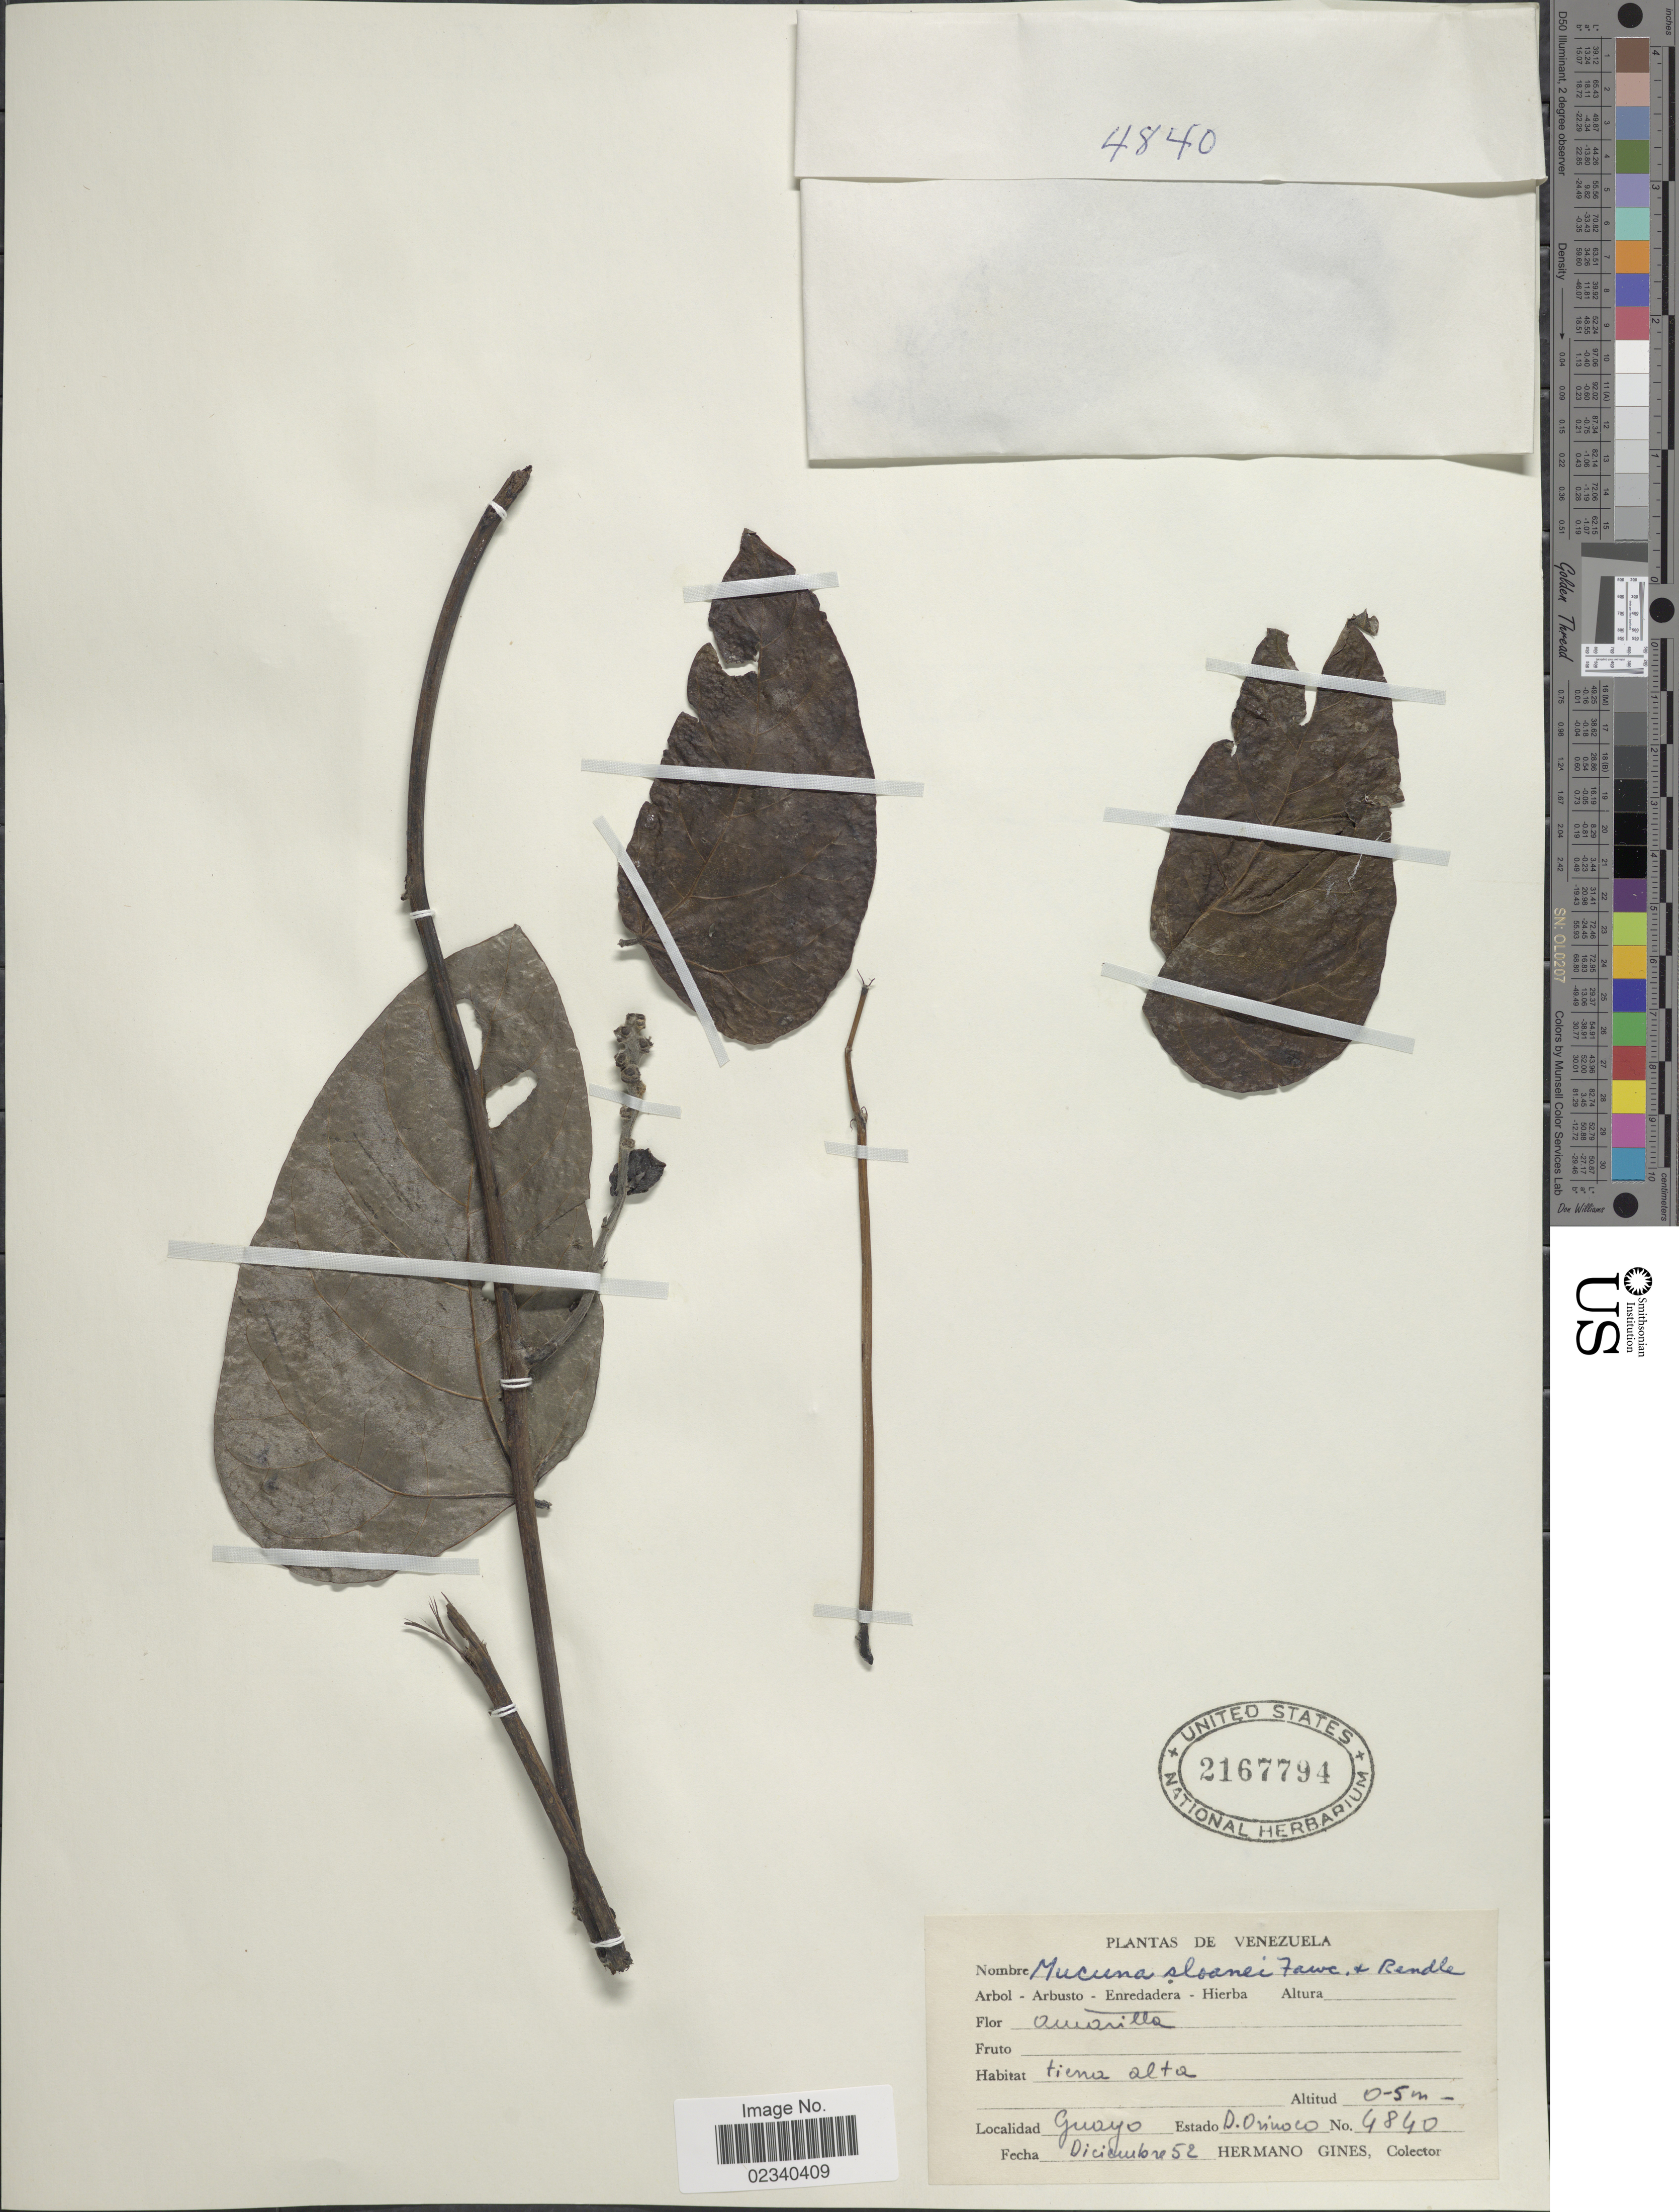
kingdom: Plantae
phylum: Tracheophyta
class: Magnoliopsida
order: Fabales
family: Fabaceae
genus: Mucuna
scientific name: Mucuna sloanei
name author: Fawc. & Rendle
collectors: Bro. Gines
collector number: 4840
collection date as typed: Transcribed d/m/y: /12/52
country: Venezuela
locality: Guayo, Estado N. Orinoco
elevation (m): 0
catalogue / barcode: US 2167794